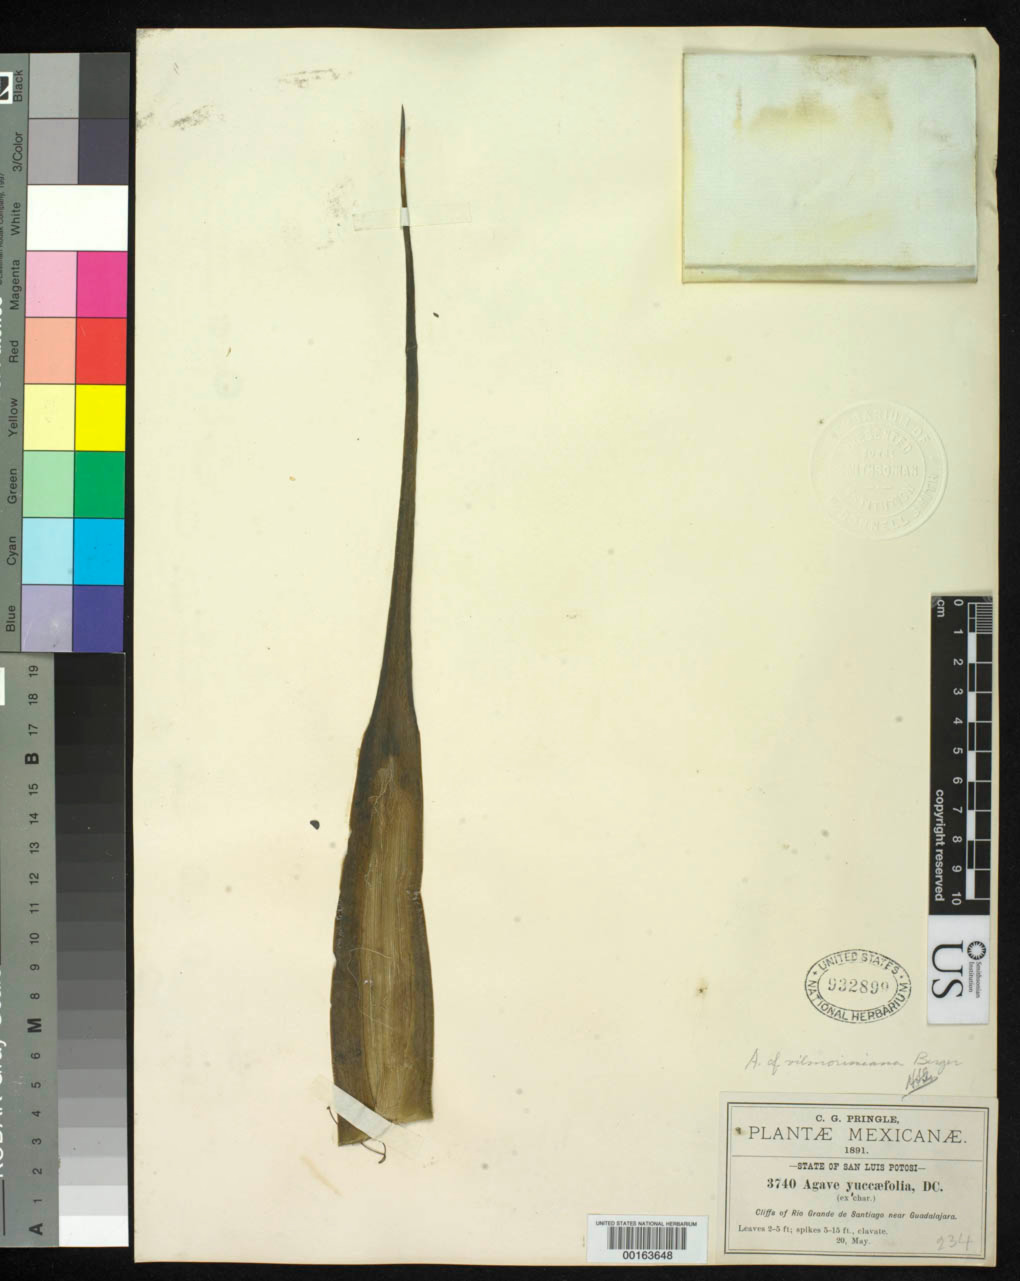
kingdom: Plantae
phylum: Tracheophyta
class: Liliopsida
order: Asparagales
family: Asparagaceae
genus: Agave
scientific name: Agave vilmoriniana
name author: A. Berger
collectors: C. G. Pringle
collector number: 3740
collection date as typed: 20 May 1891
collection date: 1891-05-20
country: Mexico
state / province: San Luis Potosí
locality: Cliffs of Rio Grande de santiago near Guadalajara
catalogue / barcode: US 932899